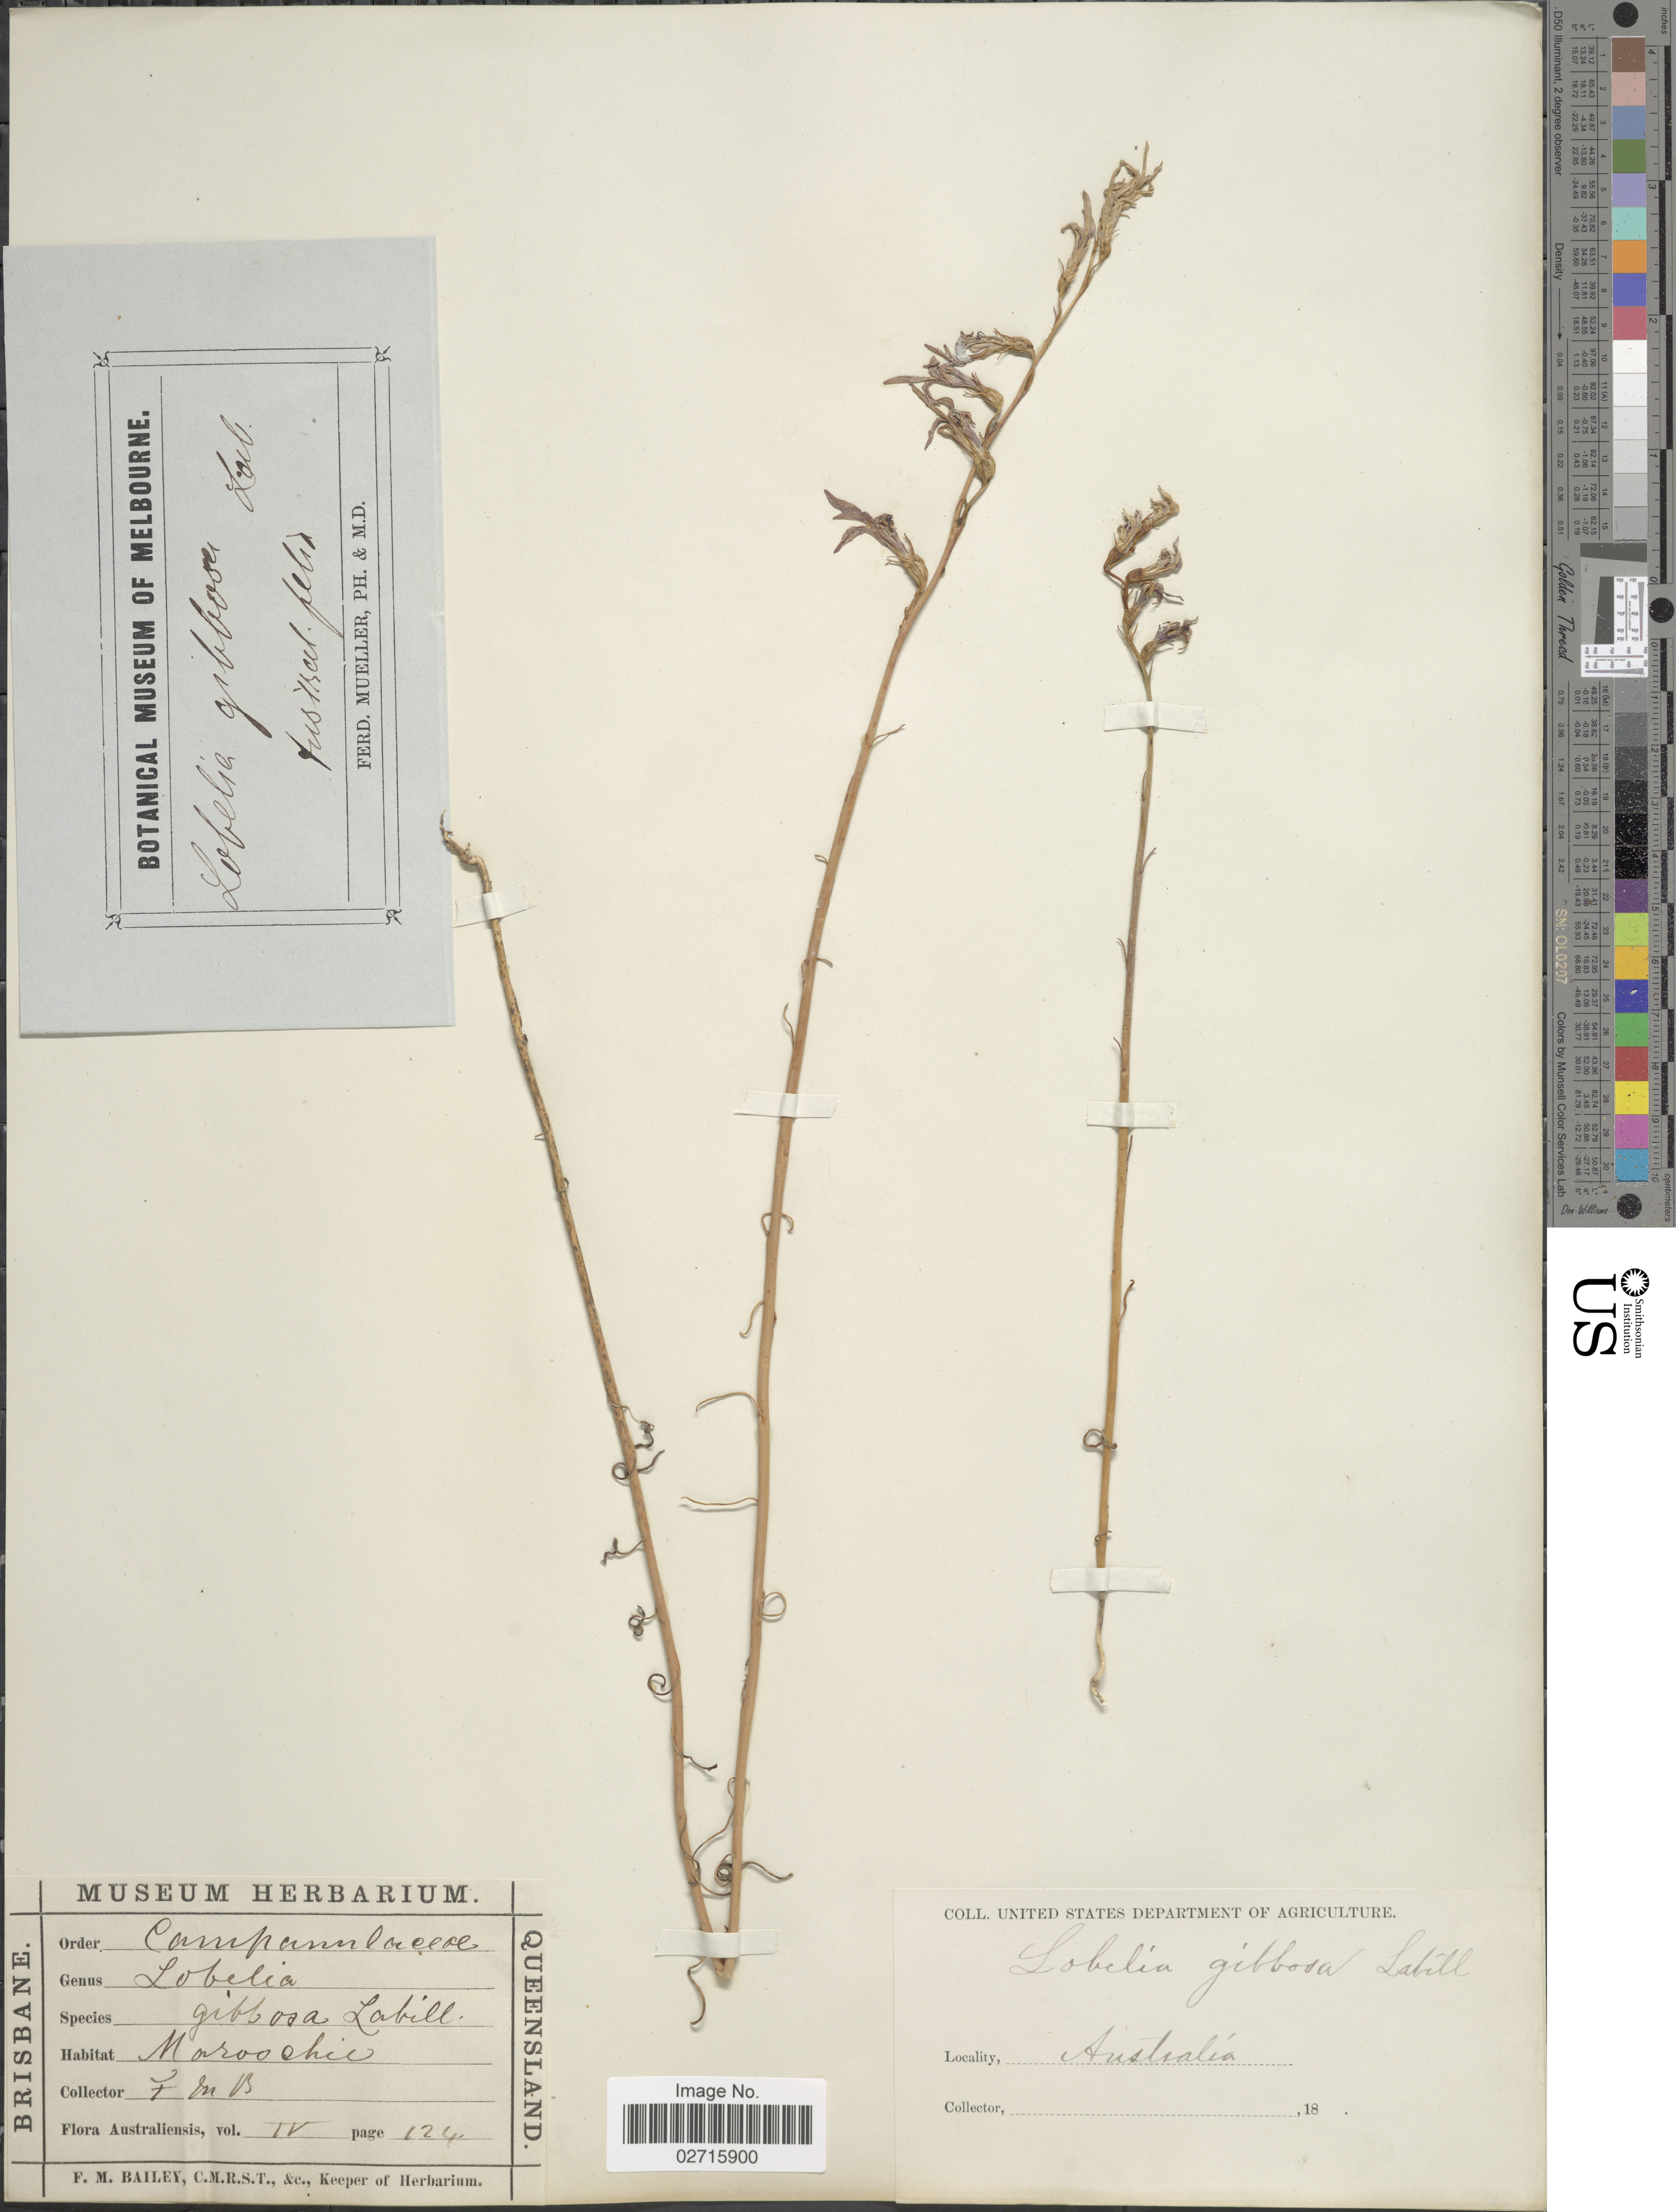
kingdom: Plantae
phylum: Tracheophyta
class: Magnoliopsida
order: Asterales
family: Campanulaceae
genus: Lobelia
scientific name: Lobelia gibbosa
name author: Labill.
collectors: F. M. Bailey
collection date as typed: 18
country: Australia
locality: Maroochie [Maroochy]